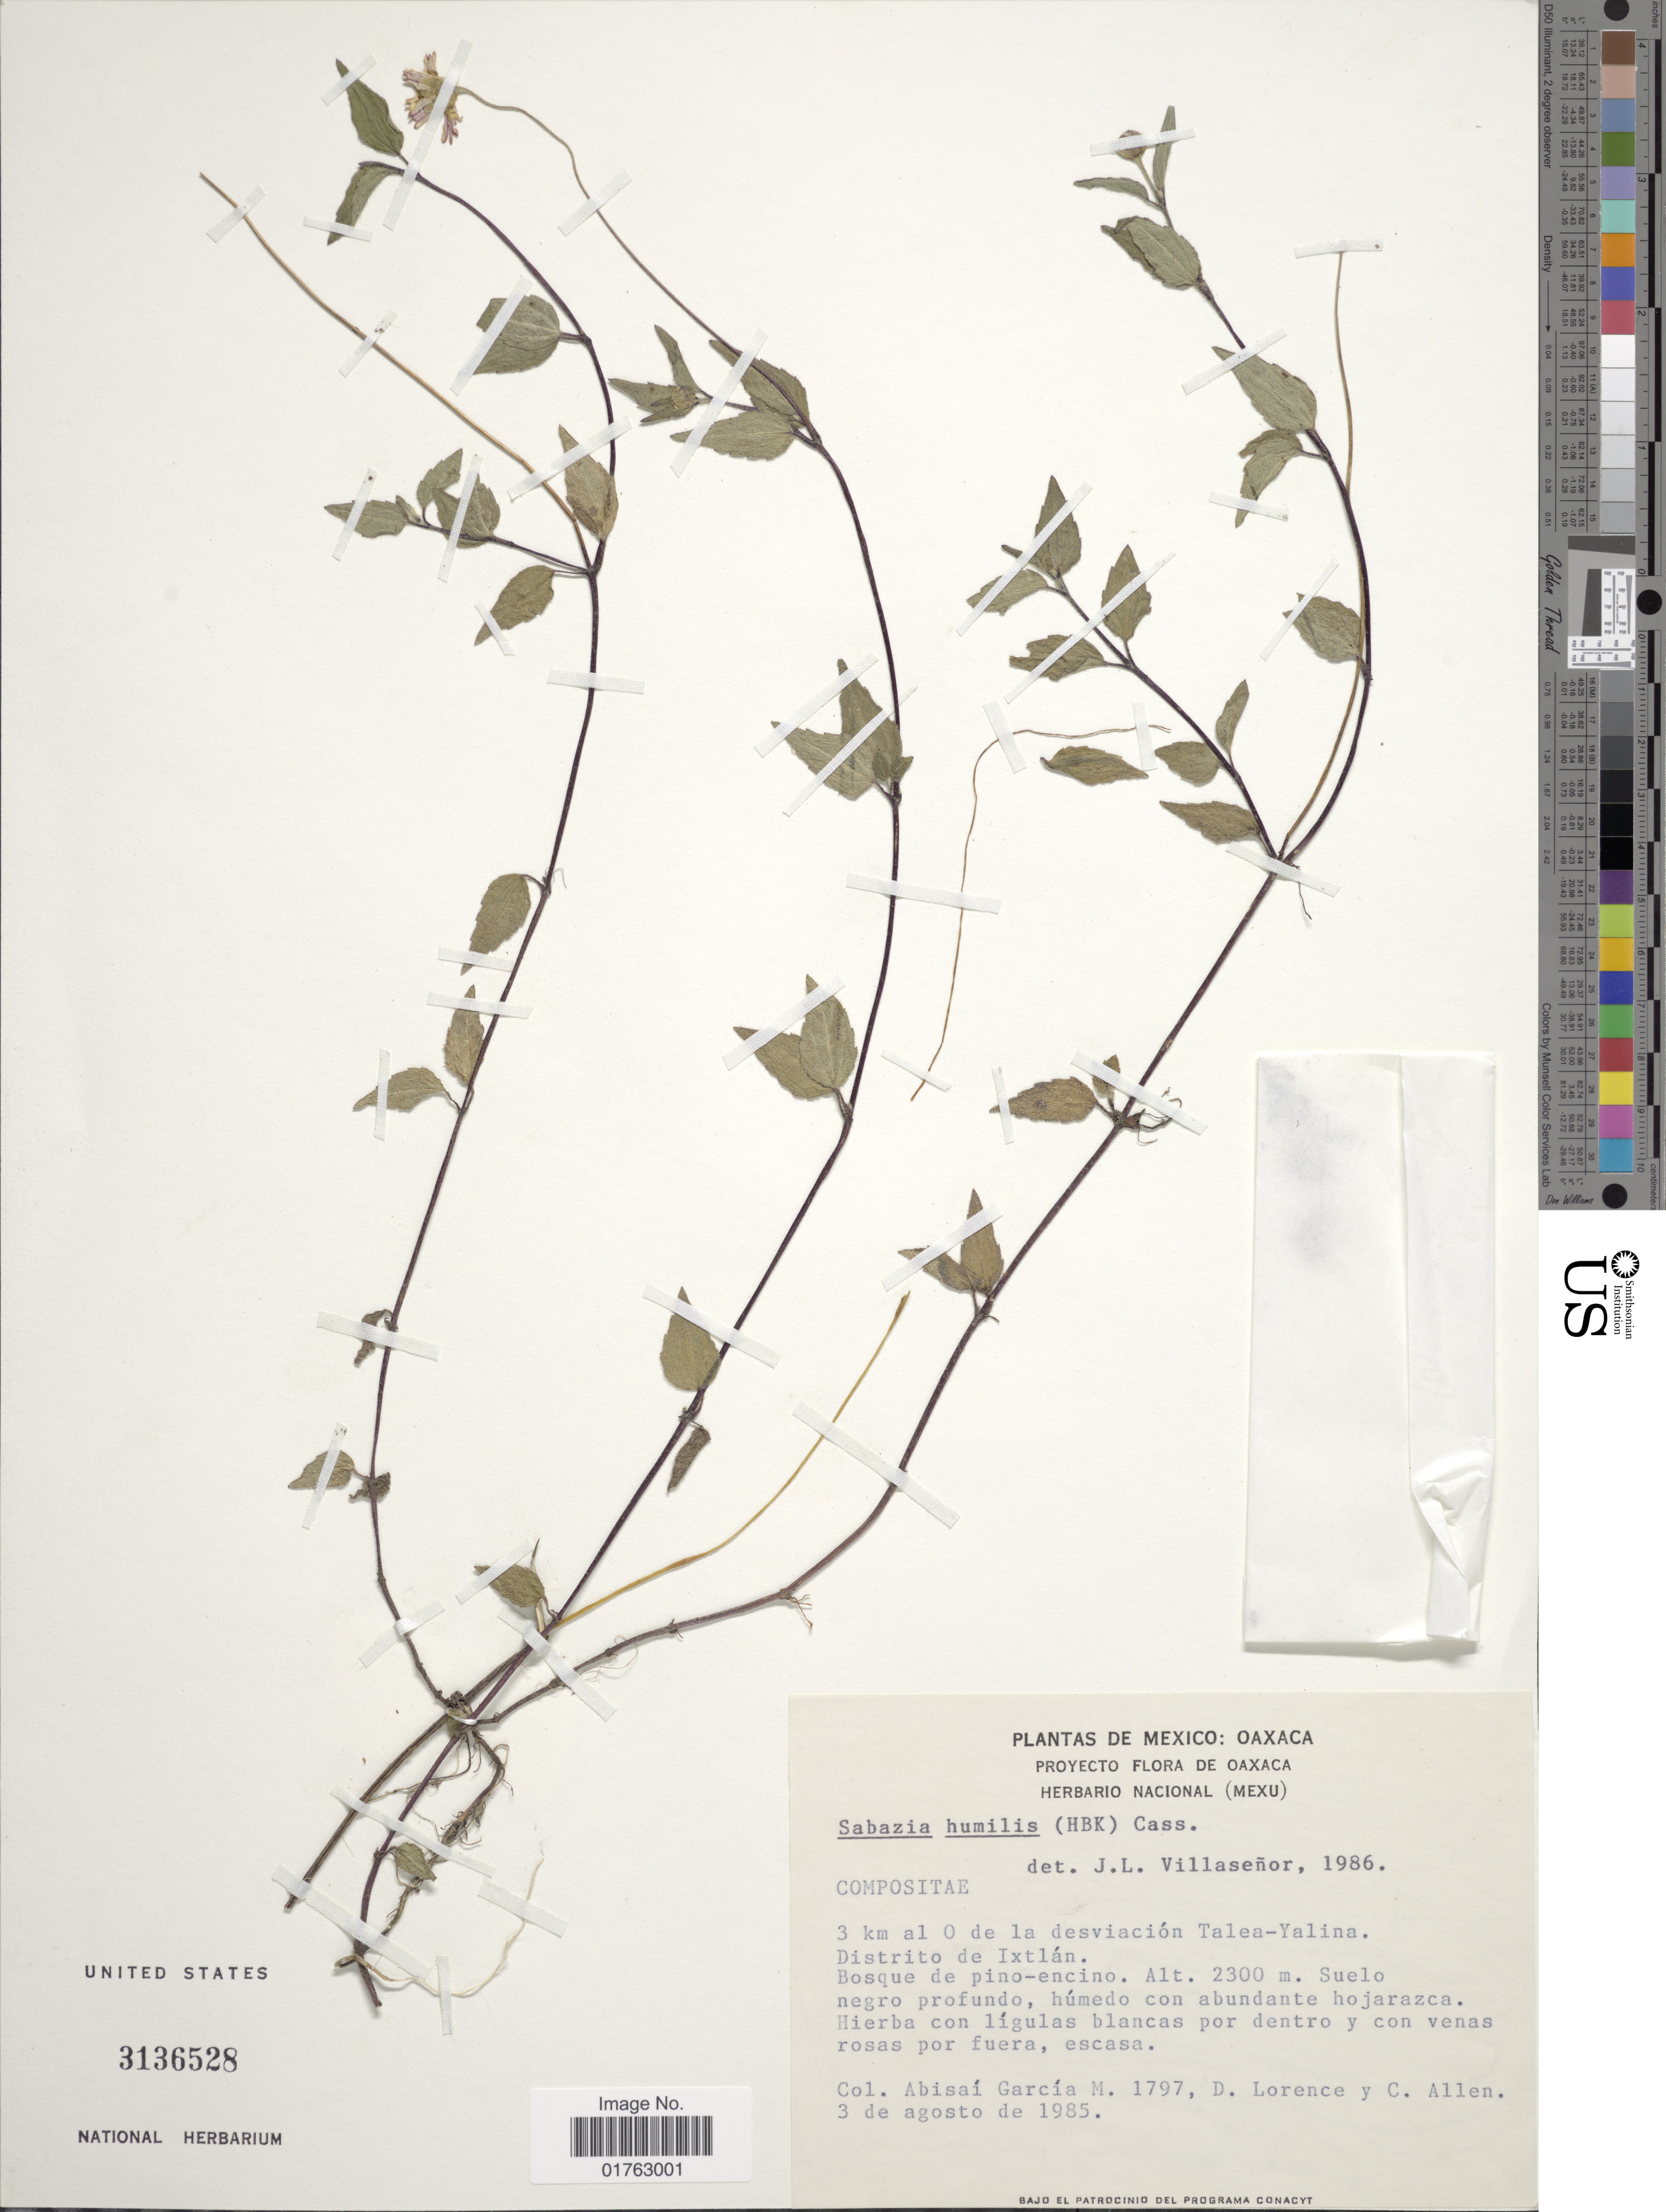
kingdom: Plantae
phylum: Tracheophyta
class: Magnoliopsida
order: Asterales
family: Asteraceae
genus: Sabazia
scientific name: Sabazia humilis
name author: (Kunth) Cass.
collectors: A. García M., D. Lorence & C. Allen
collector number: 1797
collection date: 1985-08-03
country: Mexico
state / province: Oaxaca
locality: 3 km al O de desviacion Talea-Yalina, Distrito de Ixtlan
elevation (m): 2300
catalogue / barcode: US 3136528